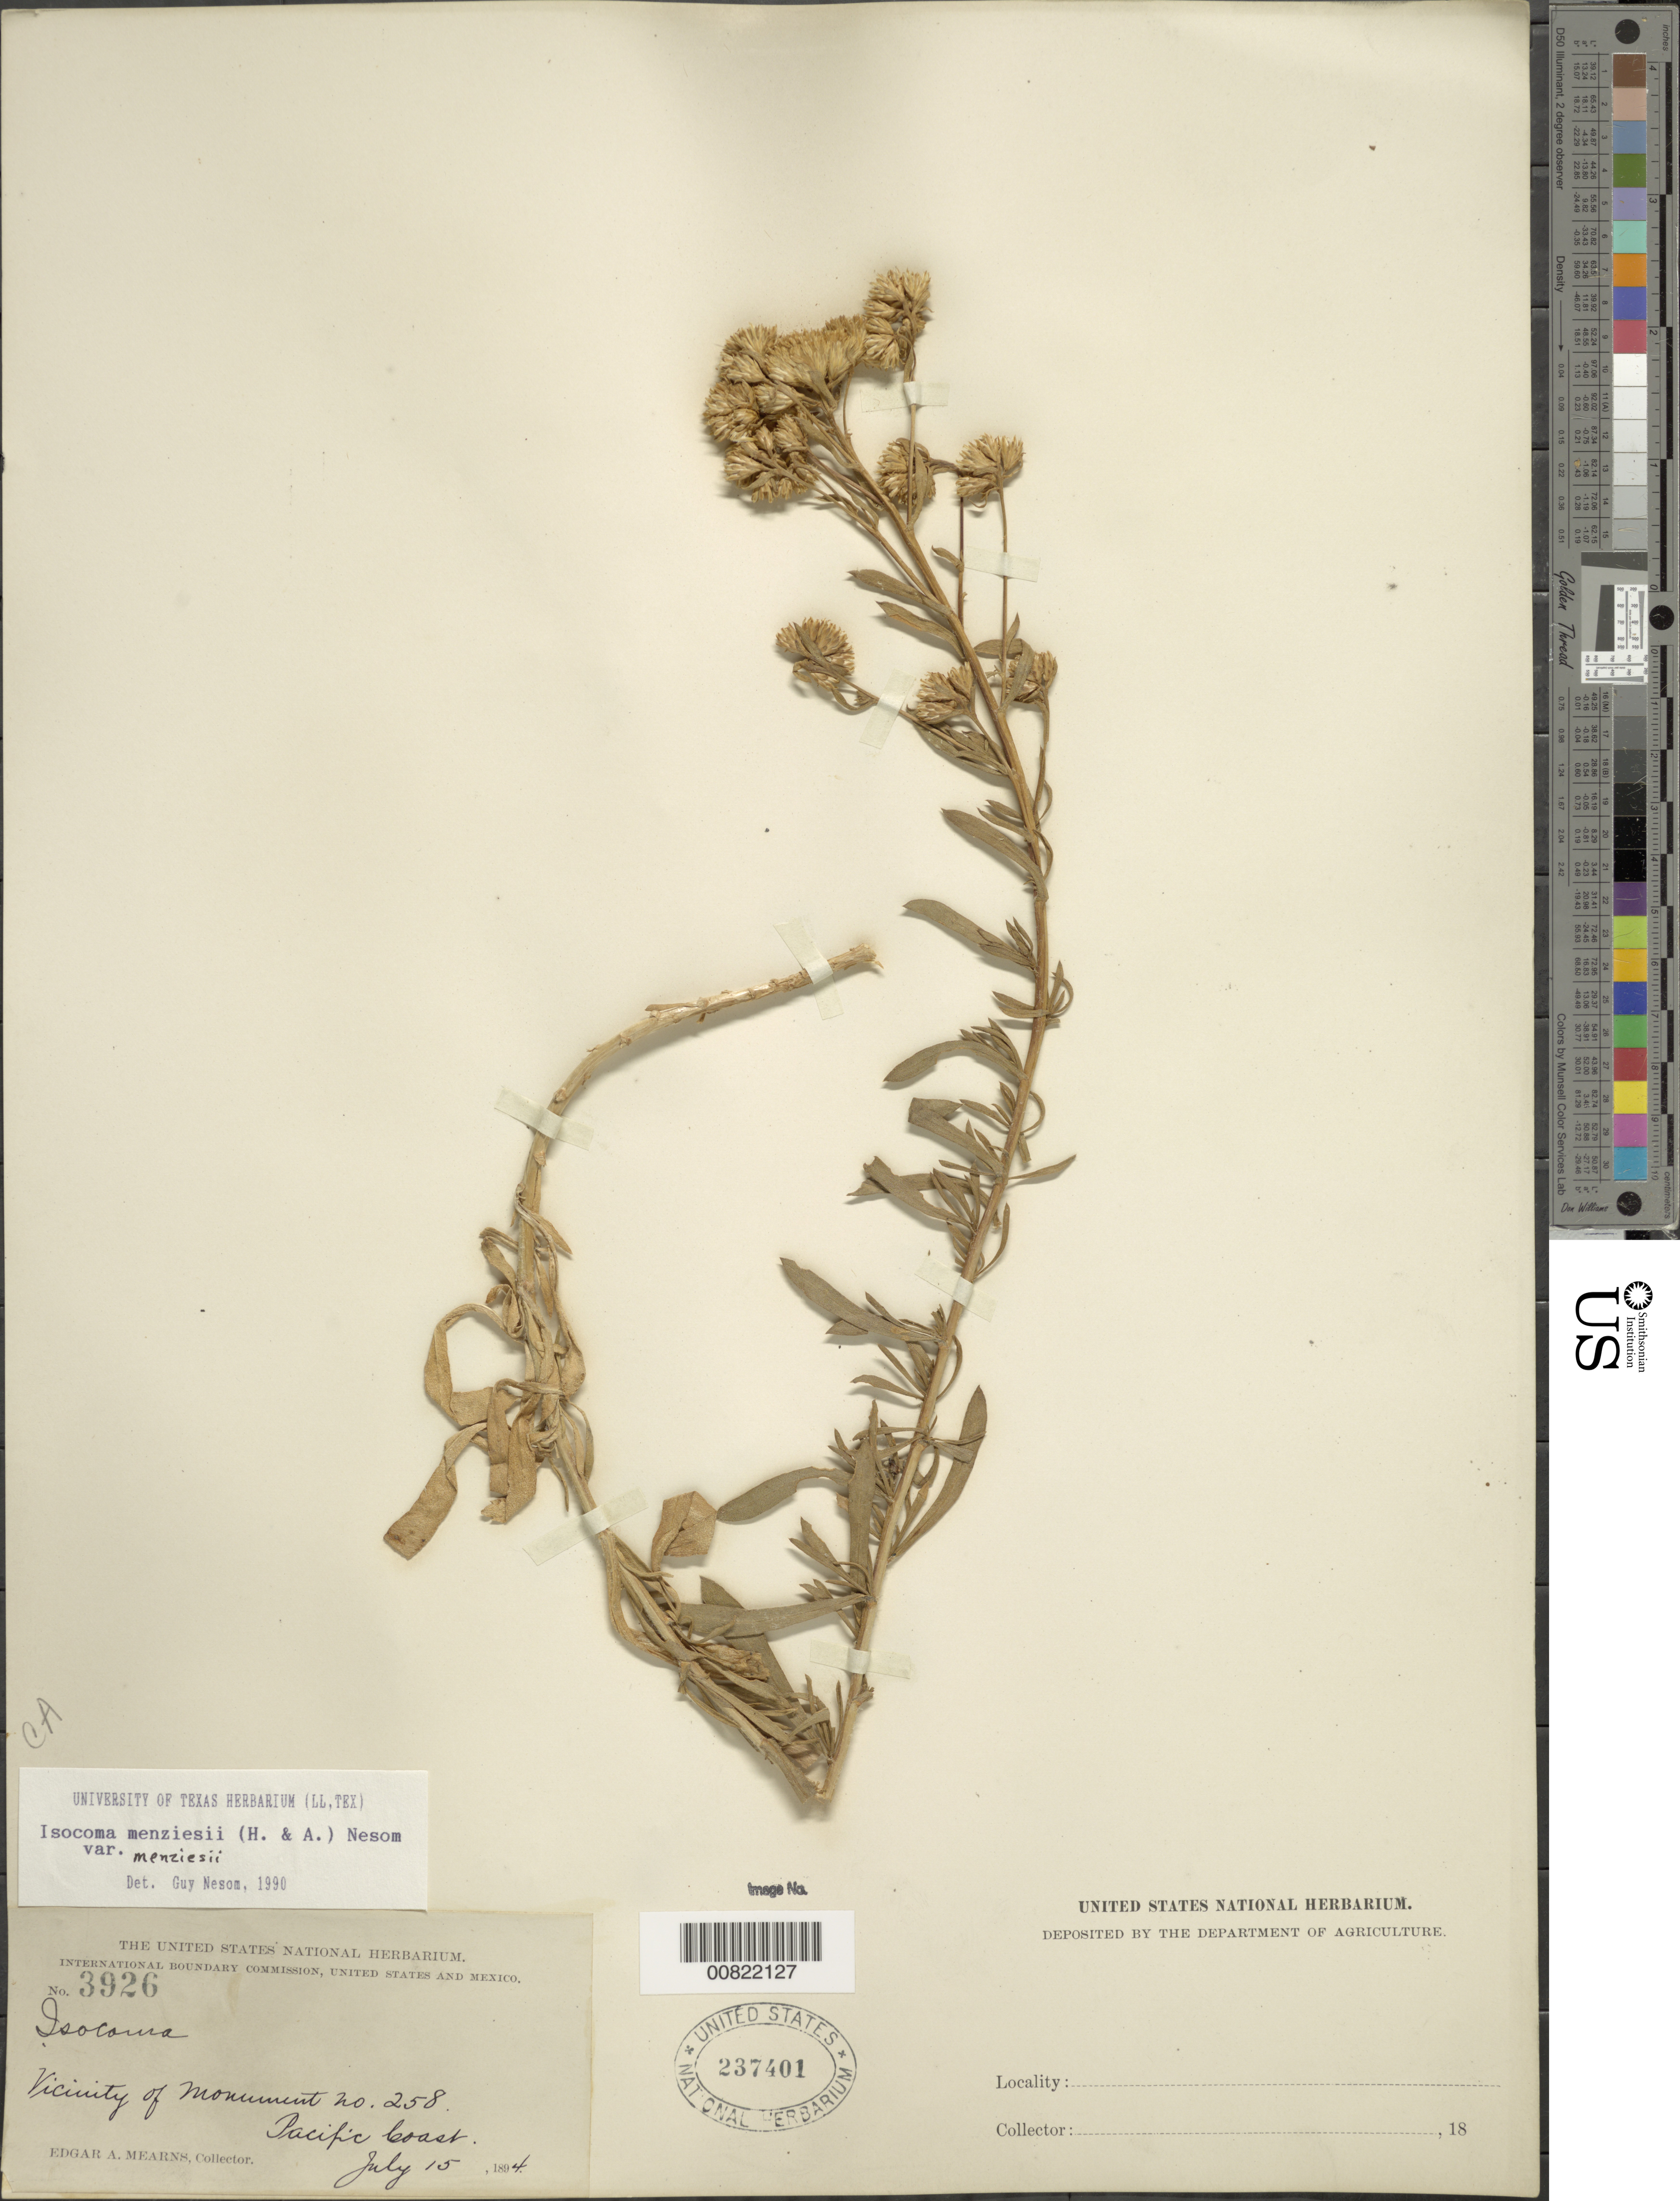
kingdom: Plantae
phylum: Tracheophyta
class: Magnoliopsida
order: Asterales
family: Asteraceae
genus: Isocoma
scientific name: Isocoma menziesii var. menziesii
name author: (Hook.) G.L. Nesom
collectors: E. A. Mearns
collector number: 3926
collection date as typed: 25 Jul 1894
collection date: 1894-07-25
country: United States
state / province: California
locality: Vicinity of monument no. 258. Pacific Coast.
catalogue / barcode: US 237401